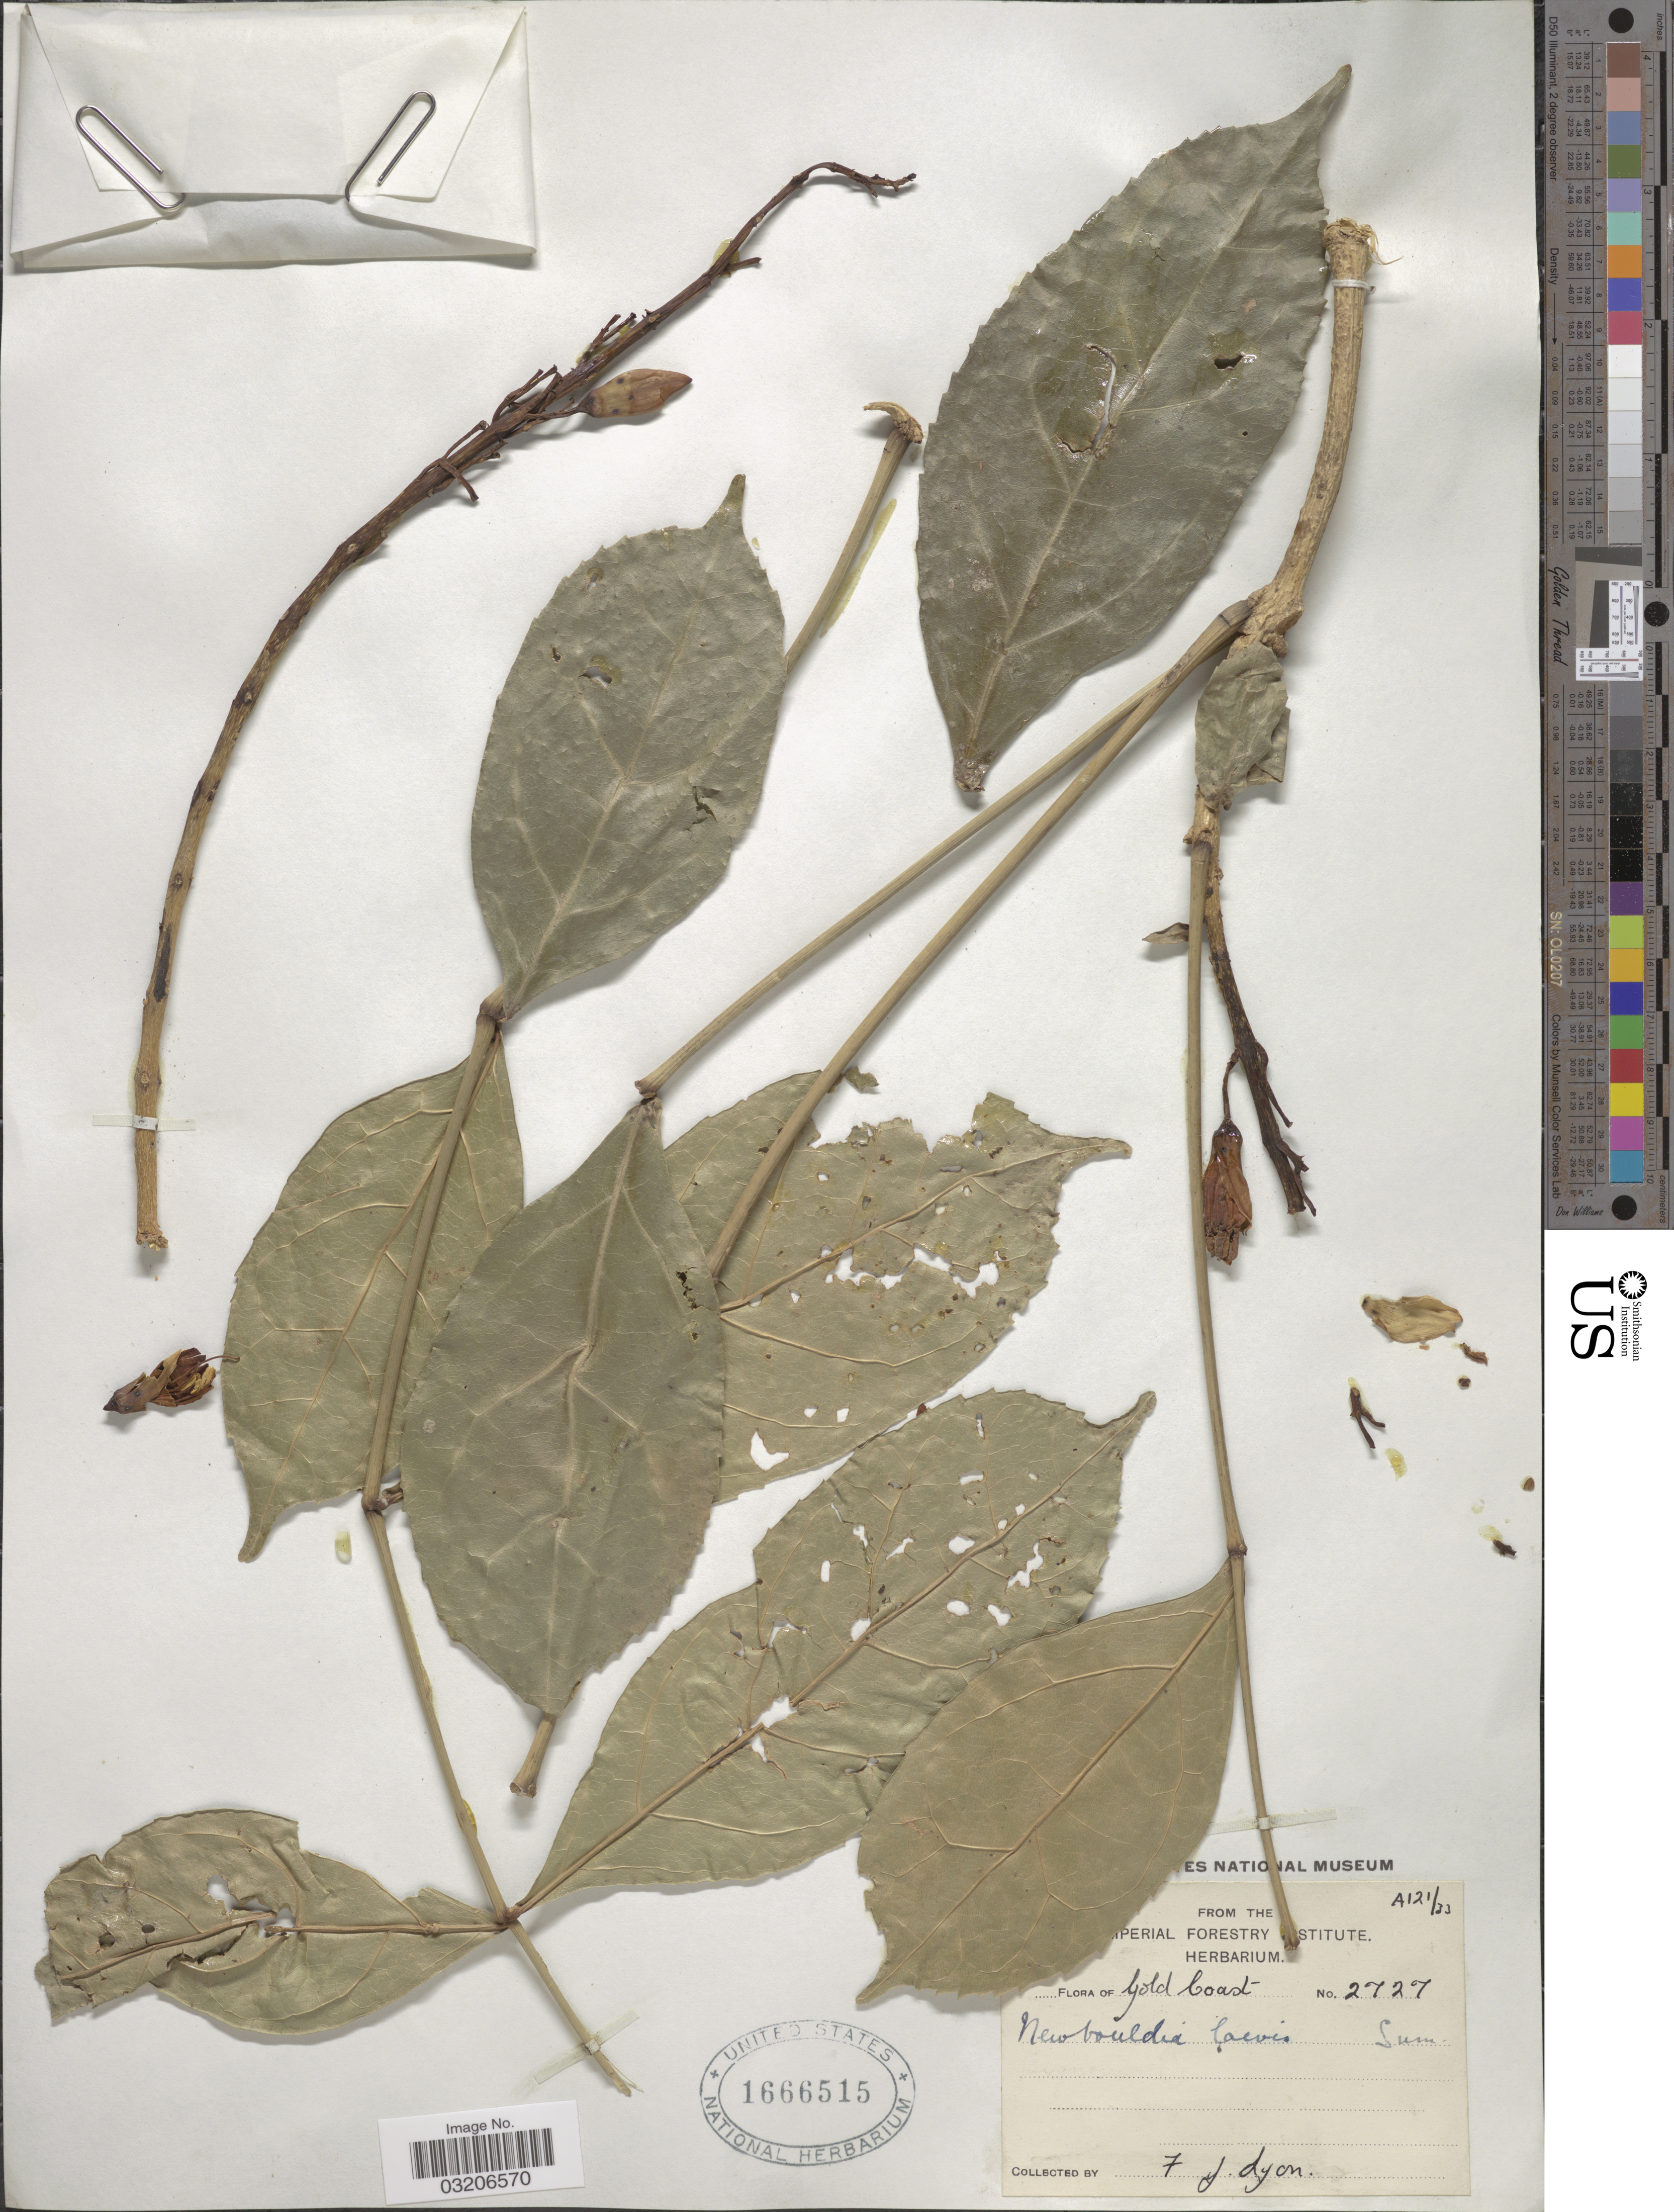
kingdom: Plantae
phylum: Tracheophyta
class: Magnoliopsida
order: Lamiales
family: Bignoniaceae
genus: Newbouldia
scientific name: Newbouldia laevis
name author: (P. Beauv.) Seem. ex Bureau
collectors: F. Lyon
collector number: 2727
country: Ghana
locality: Gold Coast.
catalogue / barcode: US 1666515